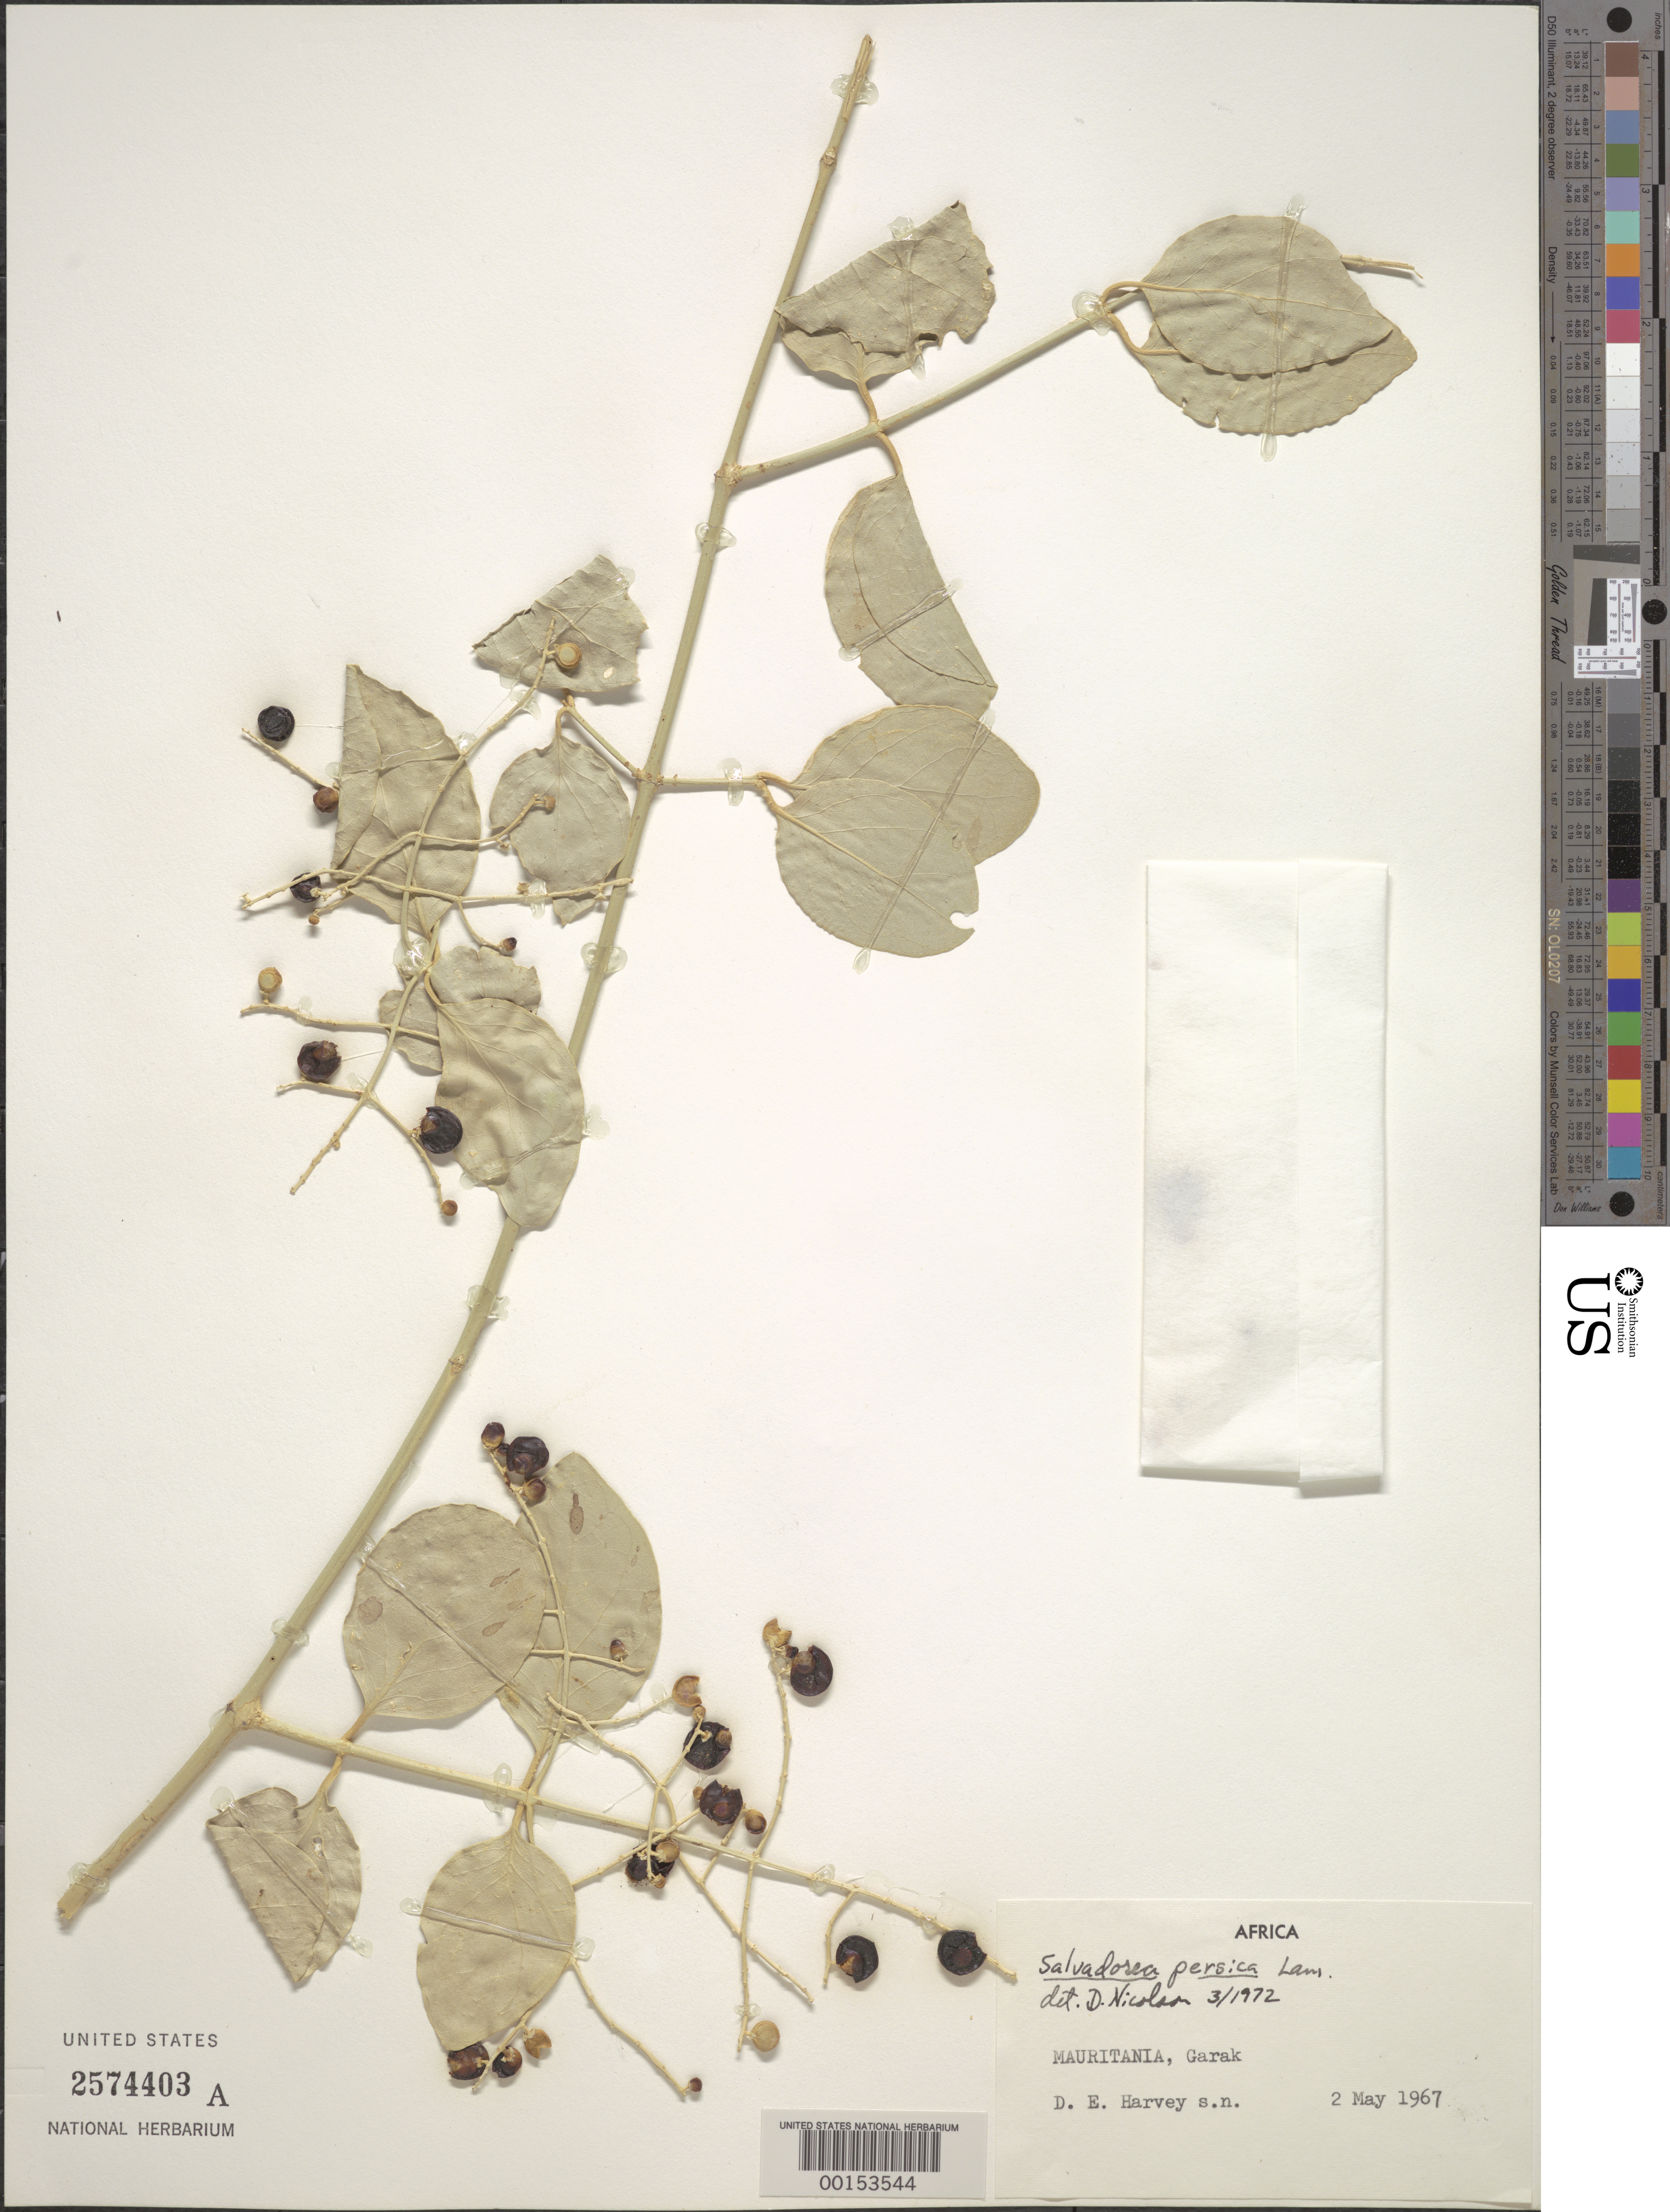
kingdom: Plantae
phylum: Tracheophyta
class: Magnoliopsida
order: Brassicales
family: Salvadoraceae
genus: Salvadora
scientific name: Salvadora persica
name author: L.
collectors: D. E. Harvey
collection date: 1967-05-02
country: Mauritania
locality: Africa. Mauritania, Garak.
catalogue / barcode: US 2574403A